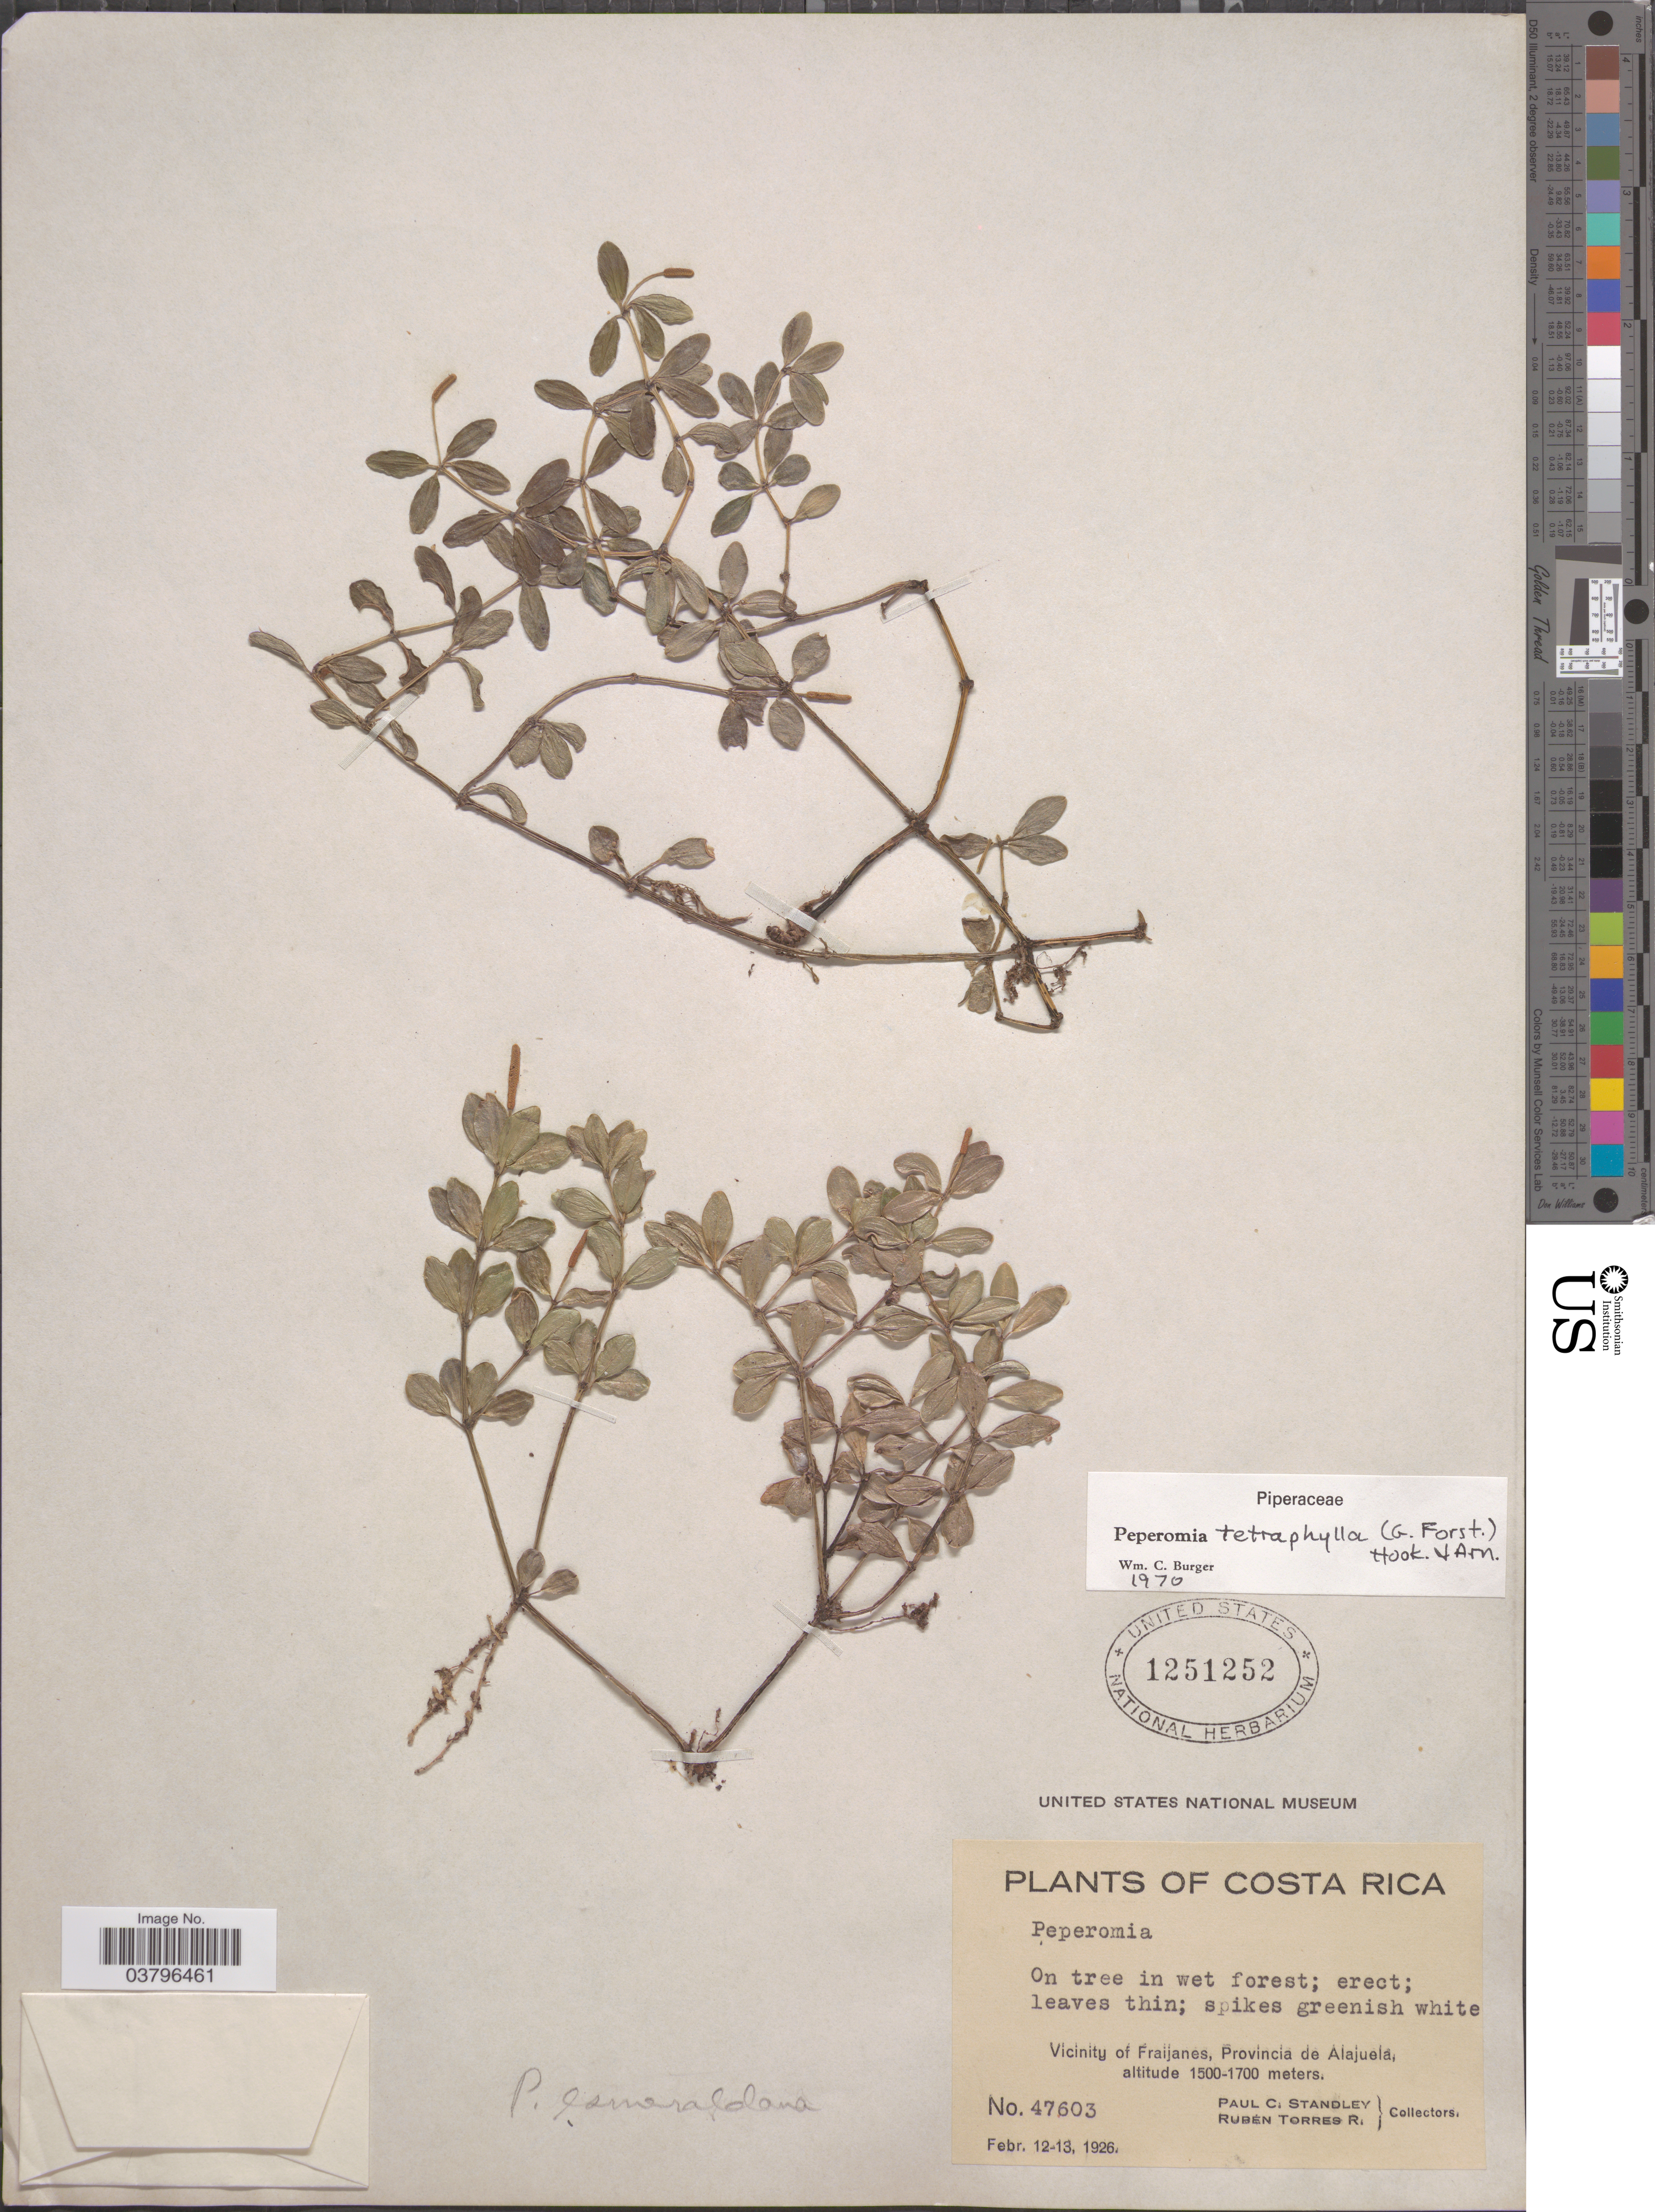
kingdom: Plantae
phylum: Tracheophyta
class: Magnoliopsida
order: Piperales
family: Piperaceae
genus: Peperomia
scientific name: Peperomia tetraphylla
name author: (G. Forst.) Hook. & Arn.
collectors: P. C. Standley & R. Torres Rojas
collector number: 47603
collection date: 1926-02-12/1926-02-13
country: Costa Rica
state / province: Alajuela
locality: Vicinity of Fraijanes.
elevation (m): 1500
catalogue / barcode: US 1251252